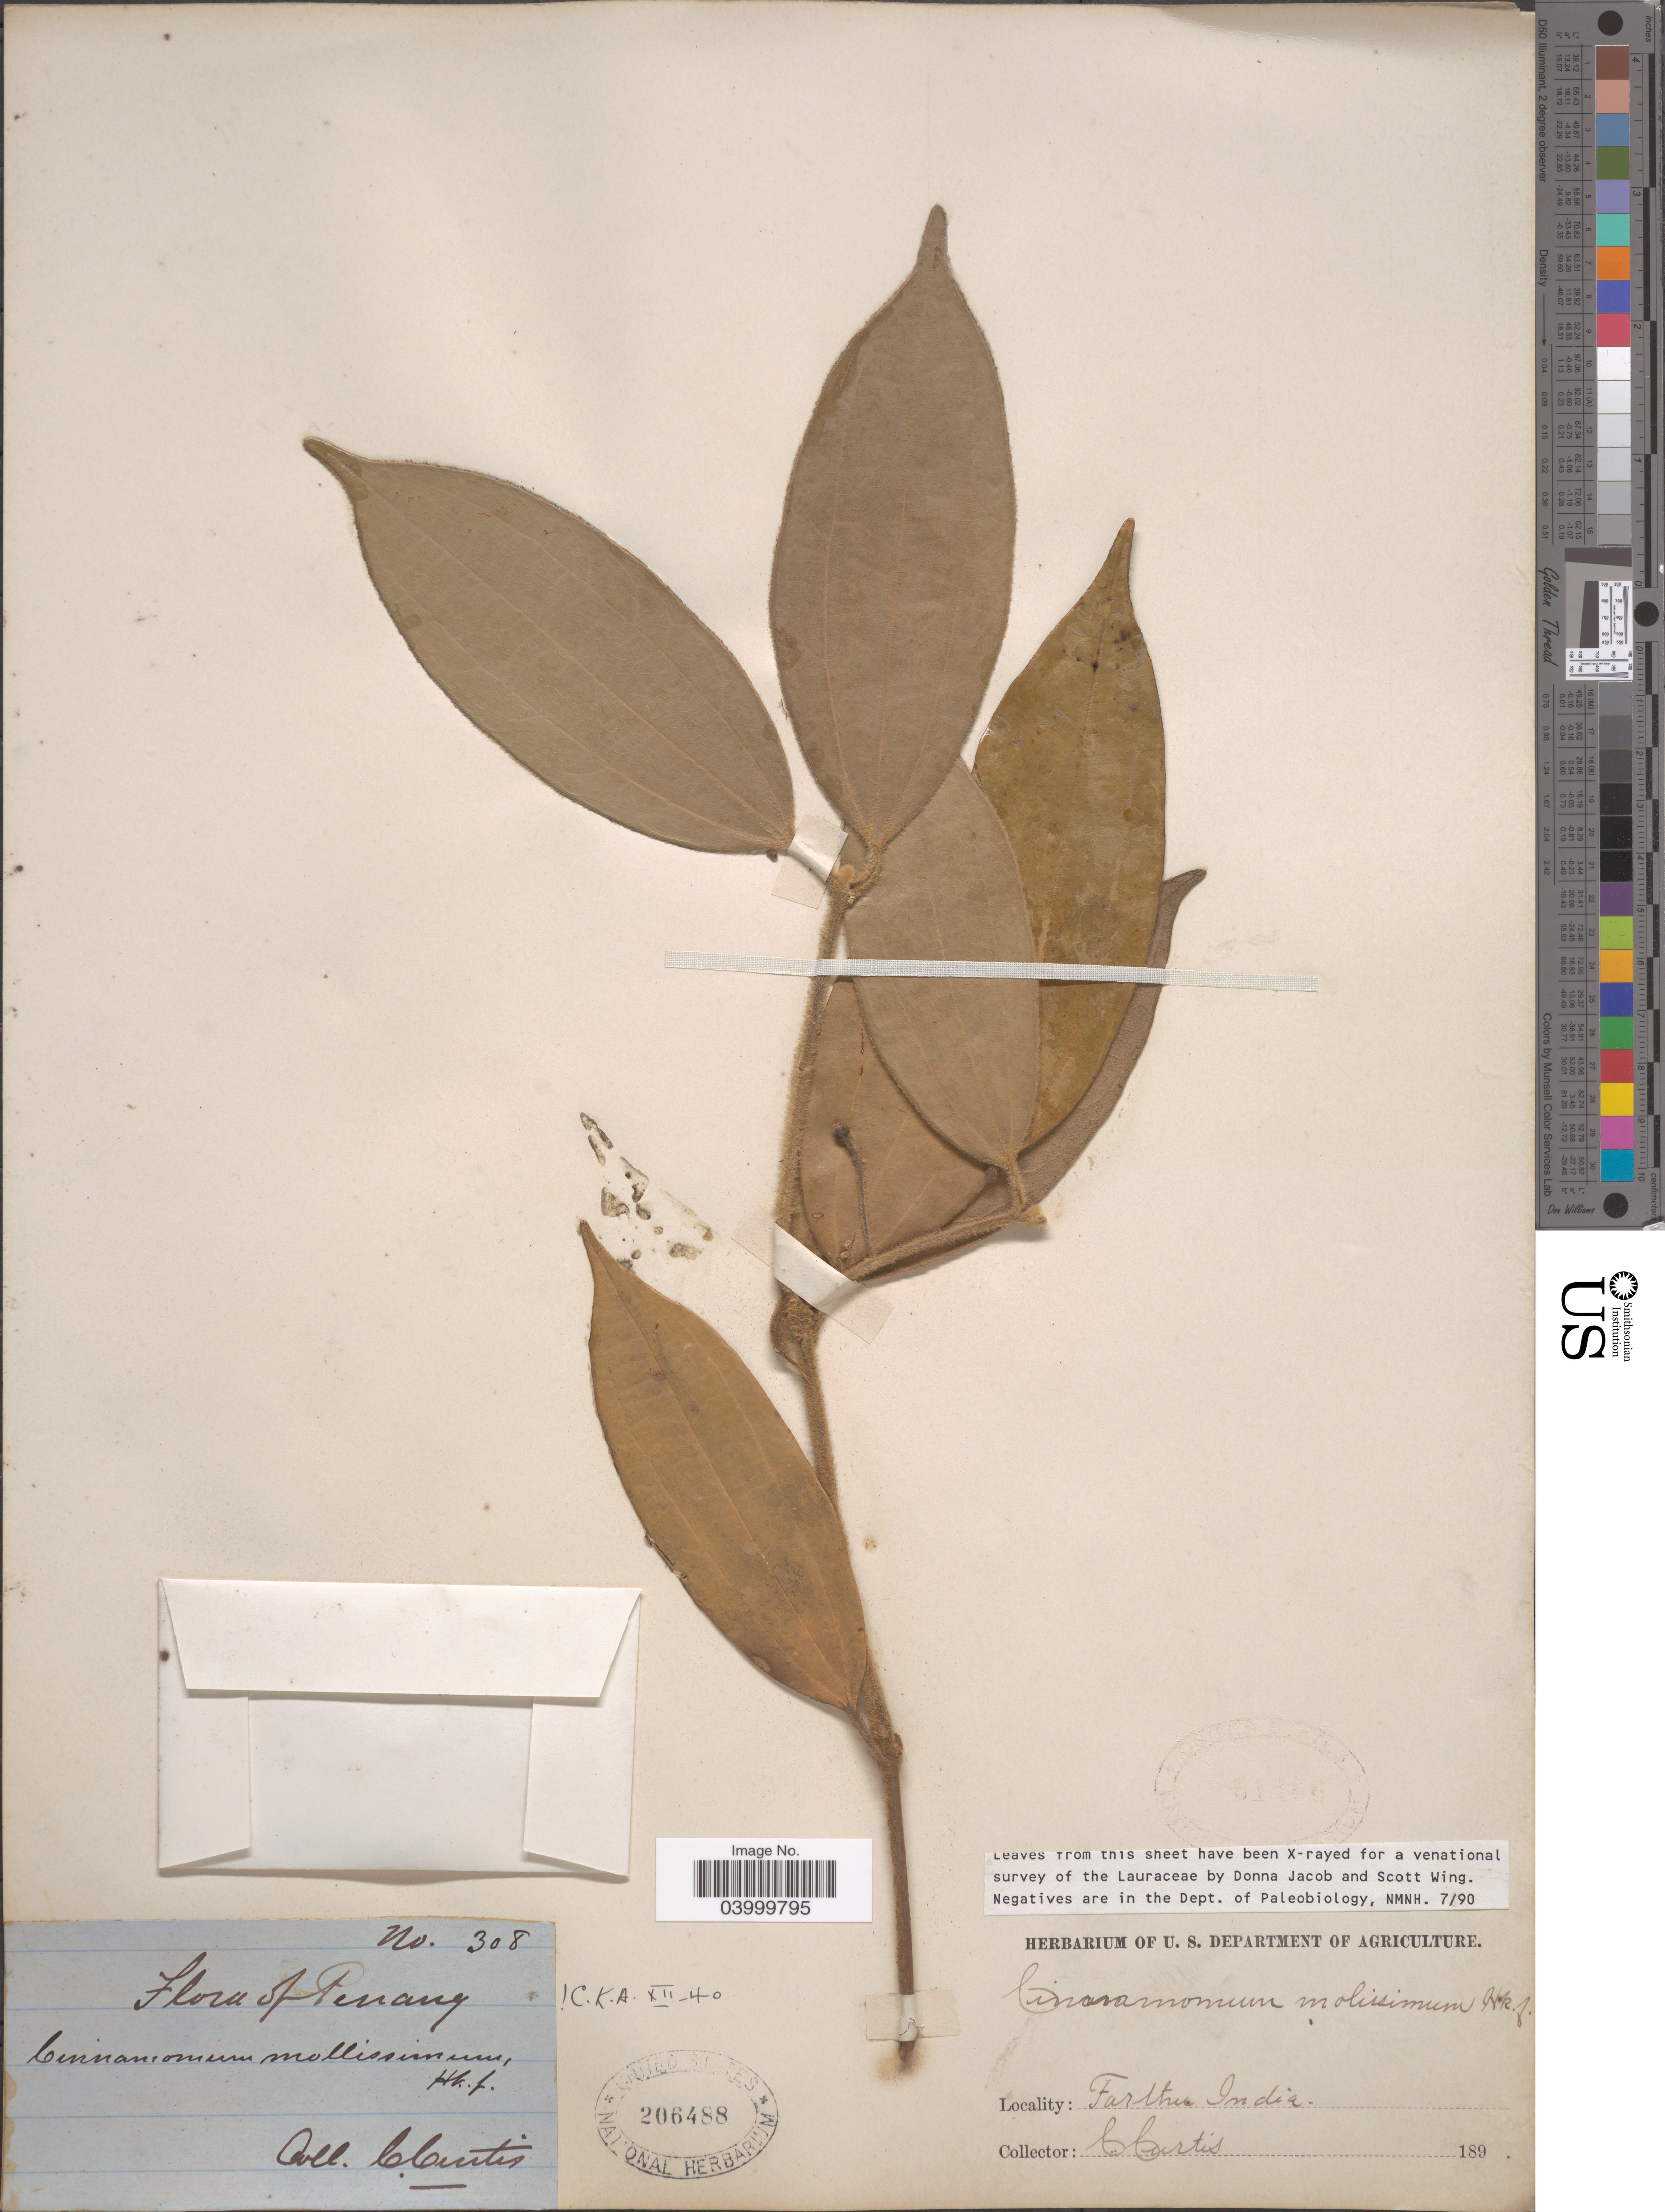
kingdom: Plantae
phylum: Tracheophyta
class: Magnoliopsida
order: Laurales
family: Lauraceae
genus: Cinnamomum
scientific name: Cinnamomum mollissimum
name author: Hook. f.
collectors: C. Curtis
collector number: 308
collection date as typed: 189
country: Malaysia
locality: Penang. Farther India.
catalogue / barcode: US 206488